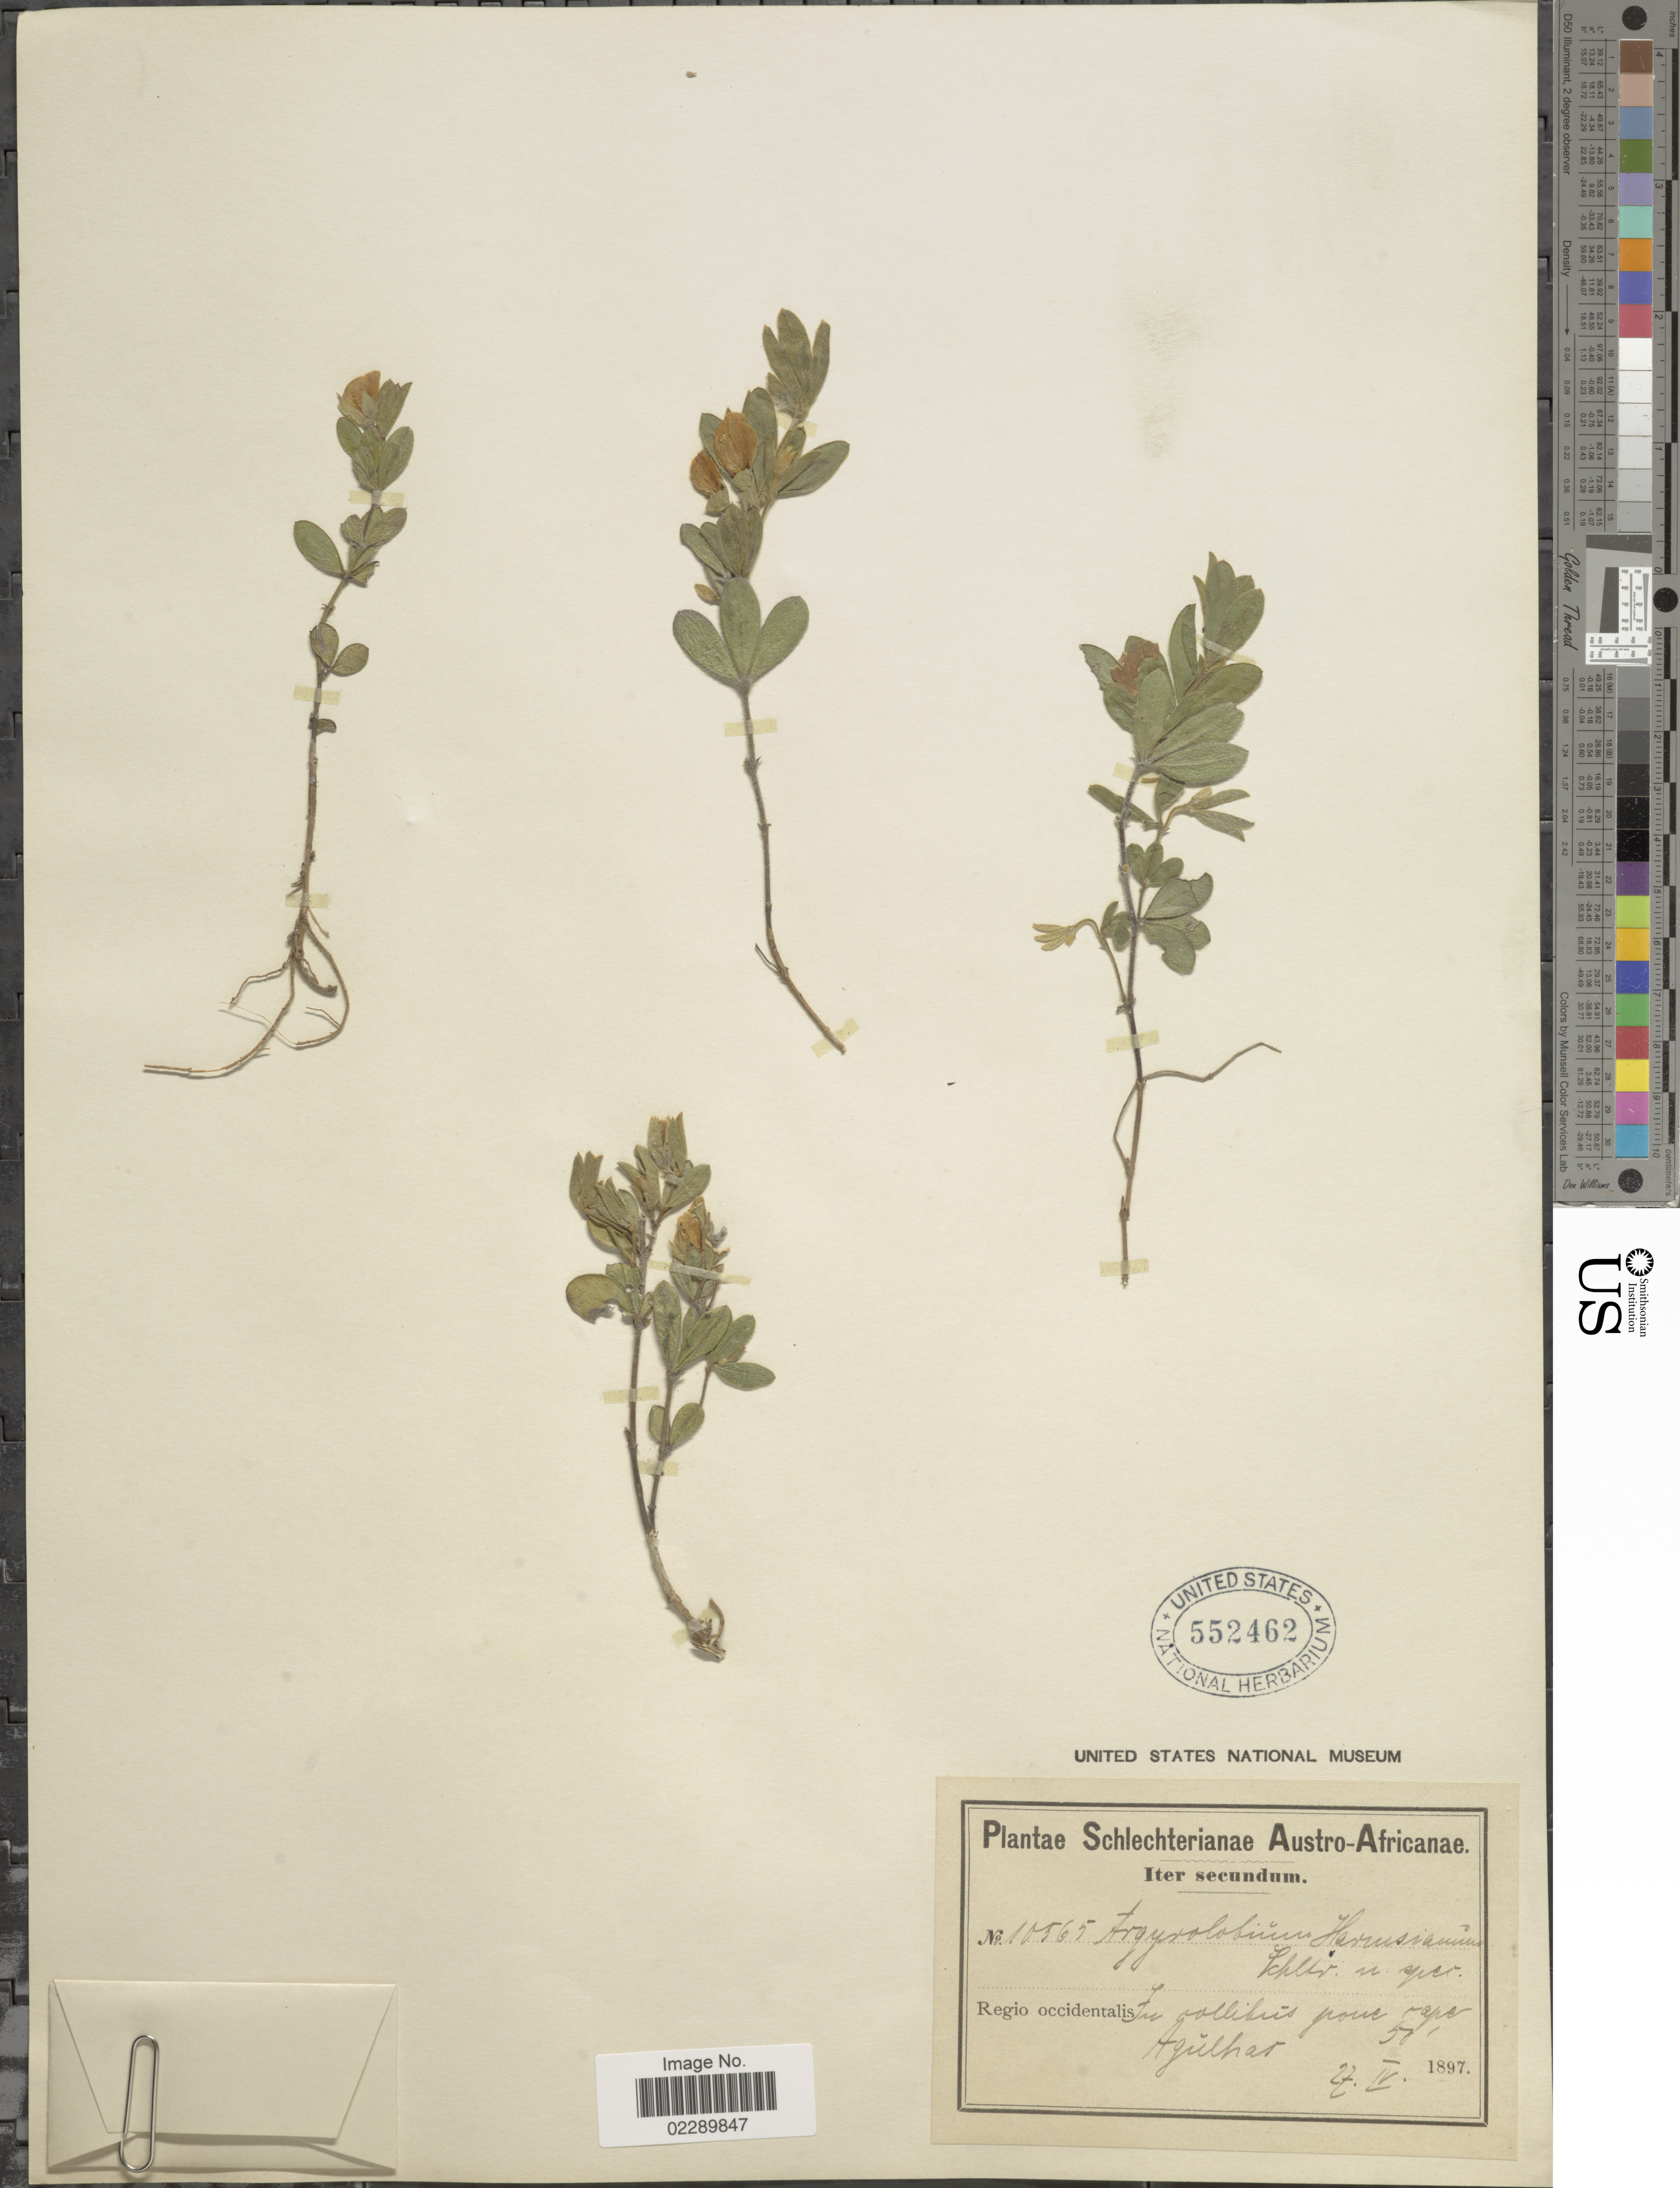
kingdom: Plantae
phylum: Tracheophyta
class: Magnoliopsida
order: Fabales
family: Fabaceae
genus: Argyrolobium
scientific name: Argyrolobium harmsianum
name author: Schltr. ex Harms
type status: Type Collection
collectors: Schlechter, --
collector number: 10565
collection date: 1897-04-27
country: South Africa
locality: Iter secundum. Regio occidentalis. In collibus pouc Cape Agülhas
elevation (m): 15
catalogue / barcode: US 552462